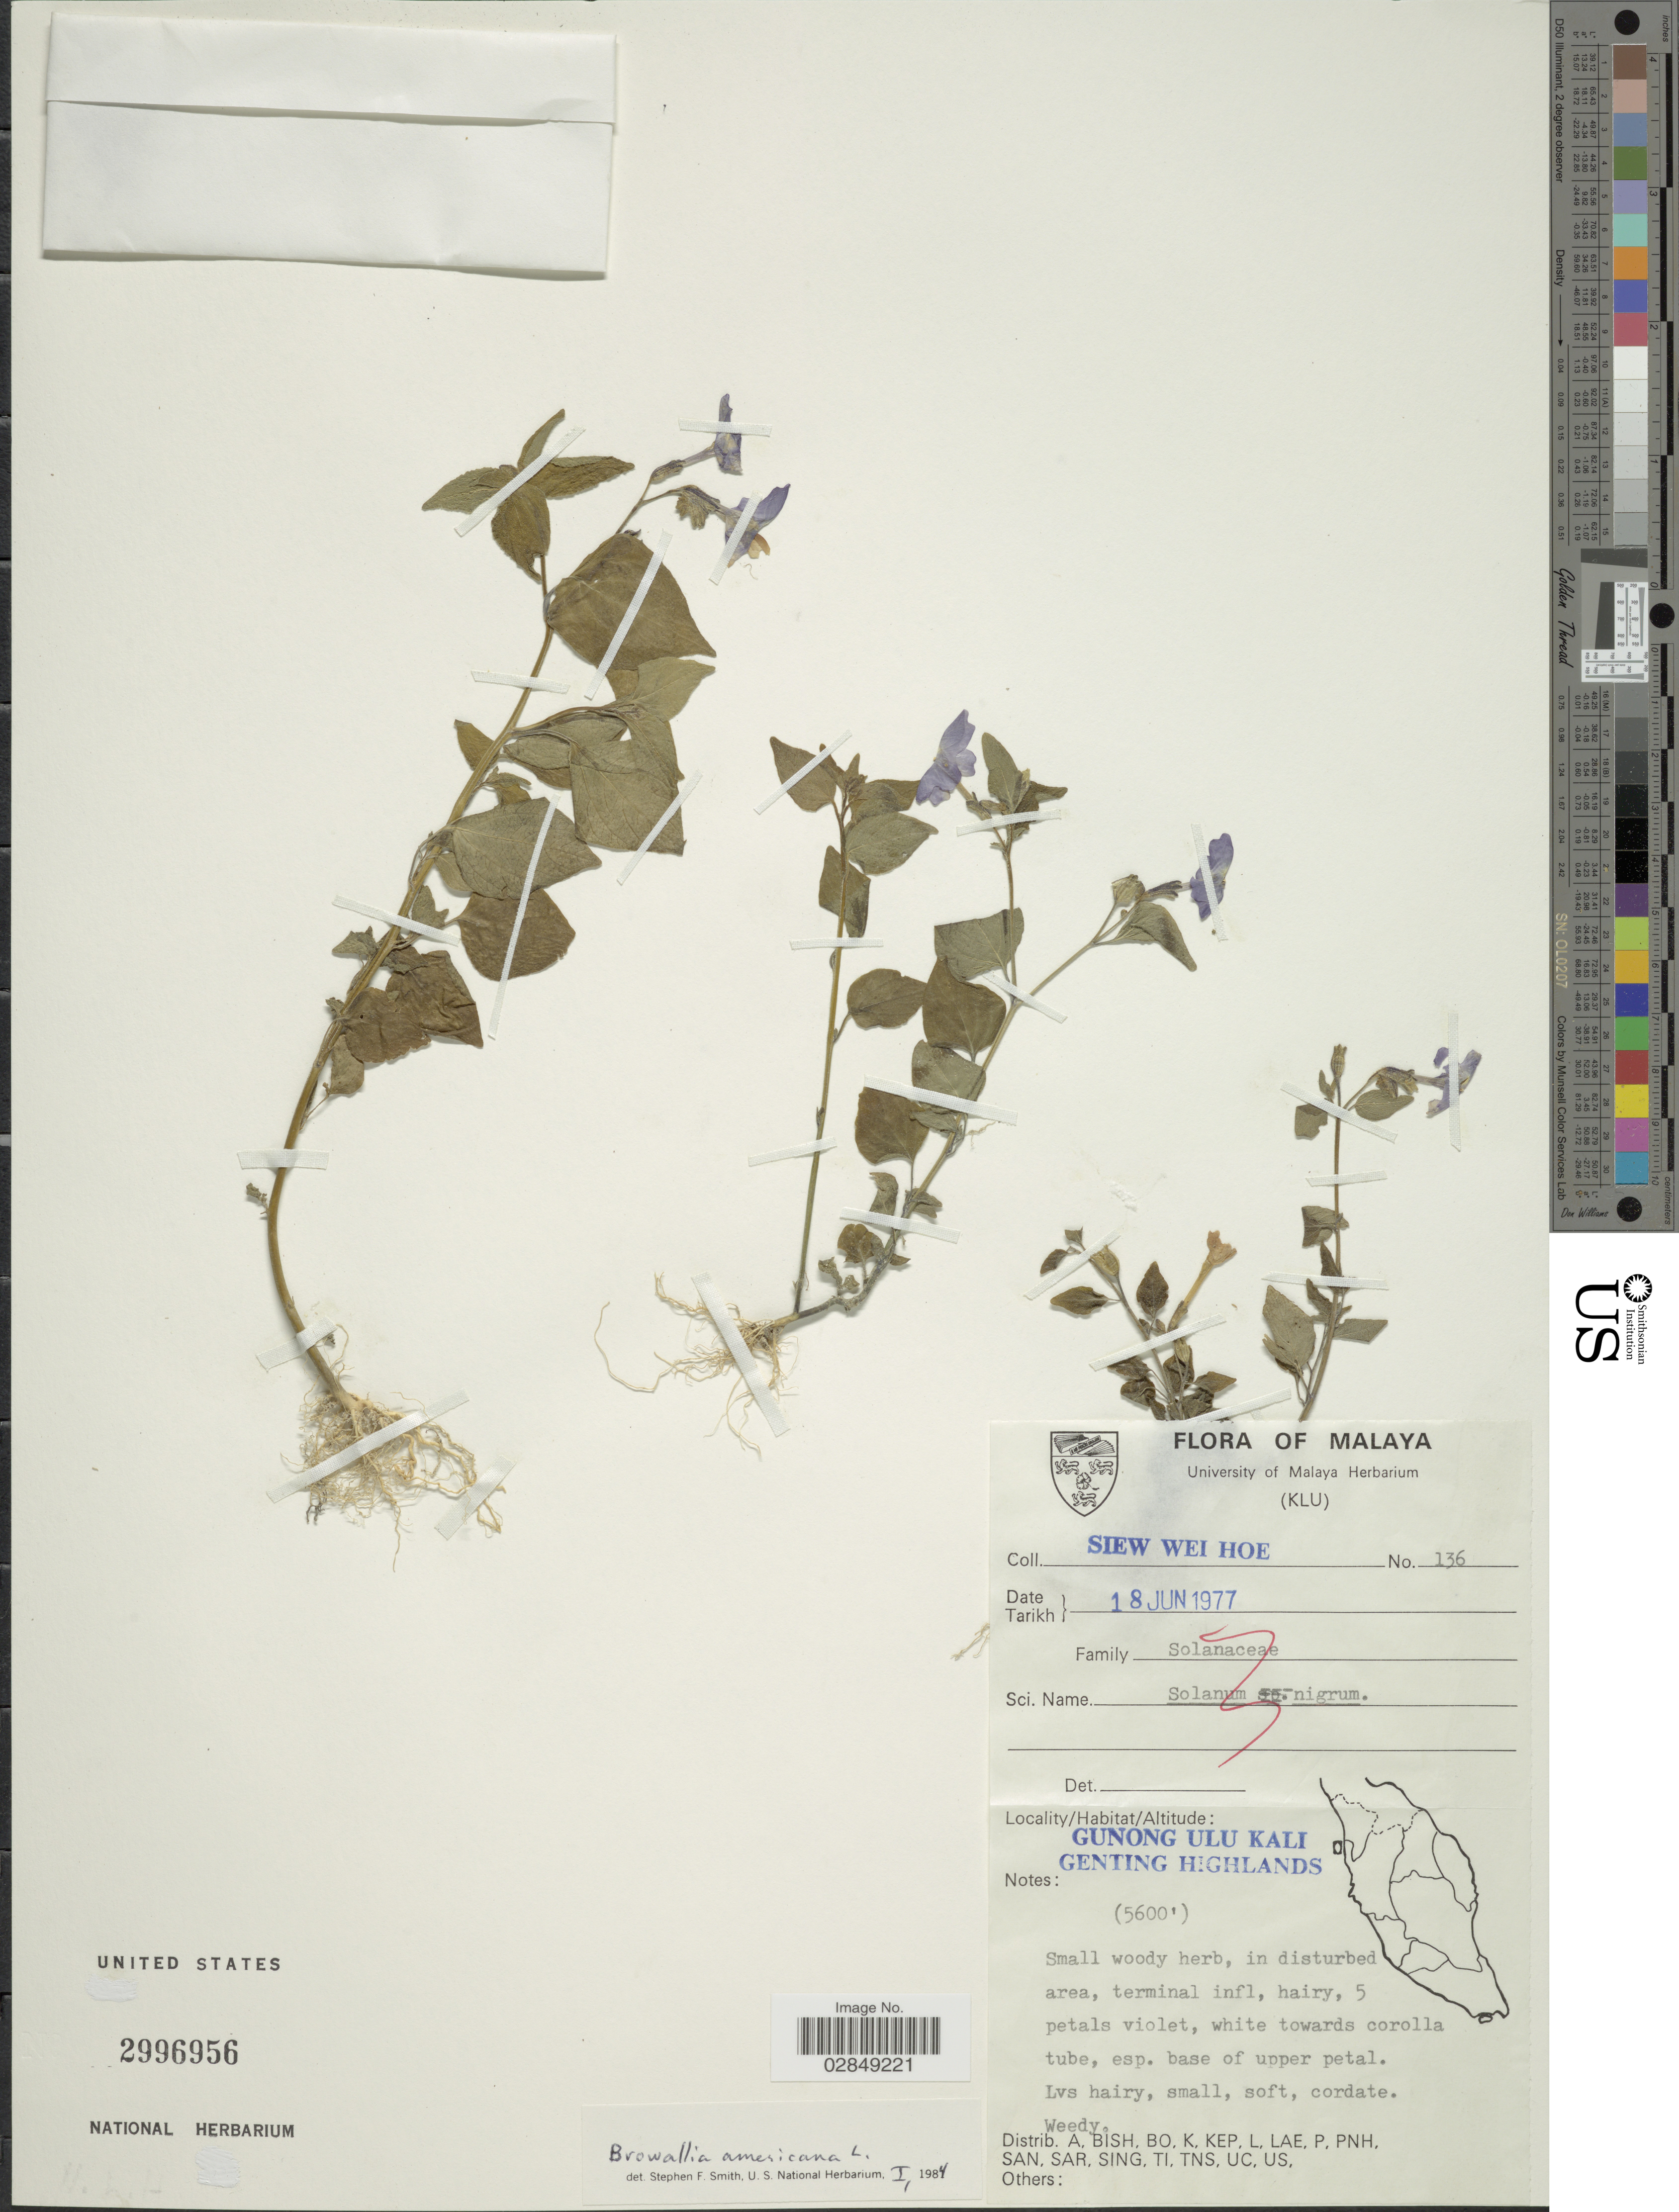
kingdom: Plantae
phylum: Tracheophyta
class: Magnoliopsida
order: Solanales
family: Solanaceae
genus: Browallia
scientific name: Browallia americana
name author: L.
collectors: S. Hoe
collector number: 136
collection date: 1977-06-18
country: Malaysia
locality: Malaya. Gunon Ulu Kali. Genting Highlands.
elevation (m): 1707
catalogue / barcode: US 2996956